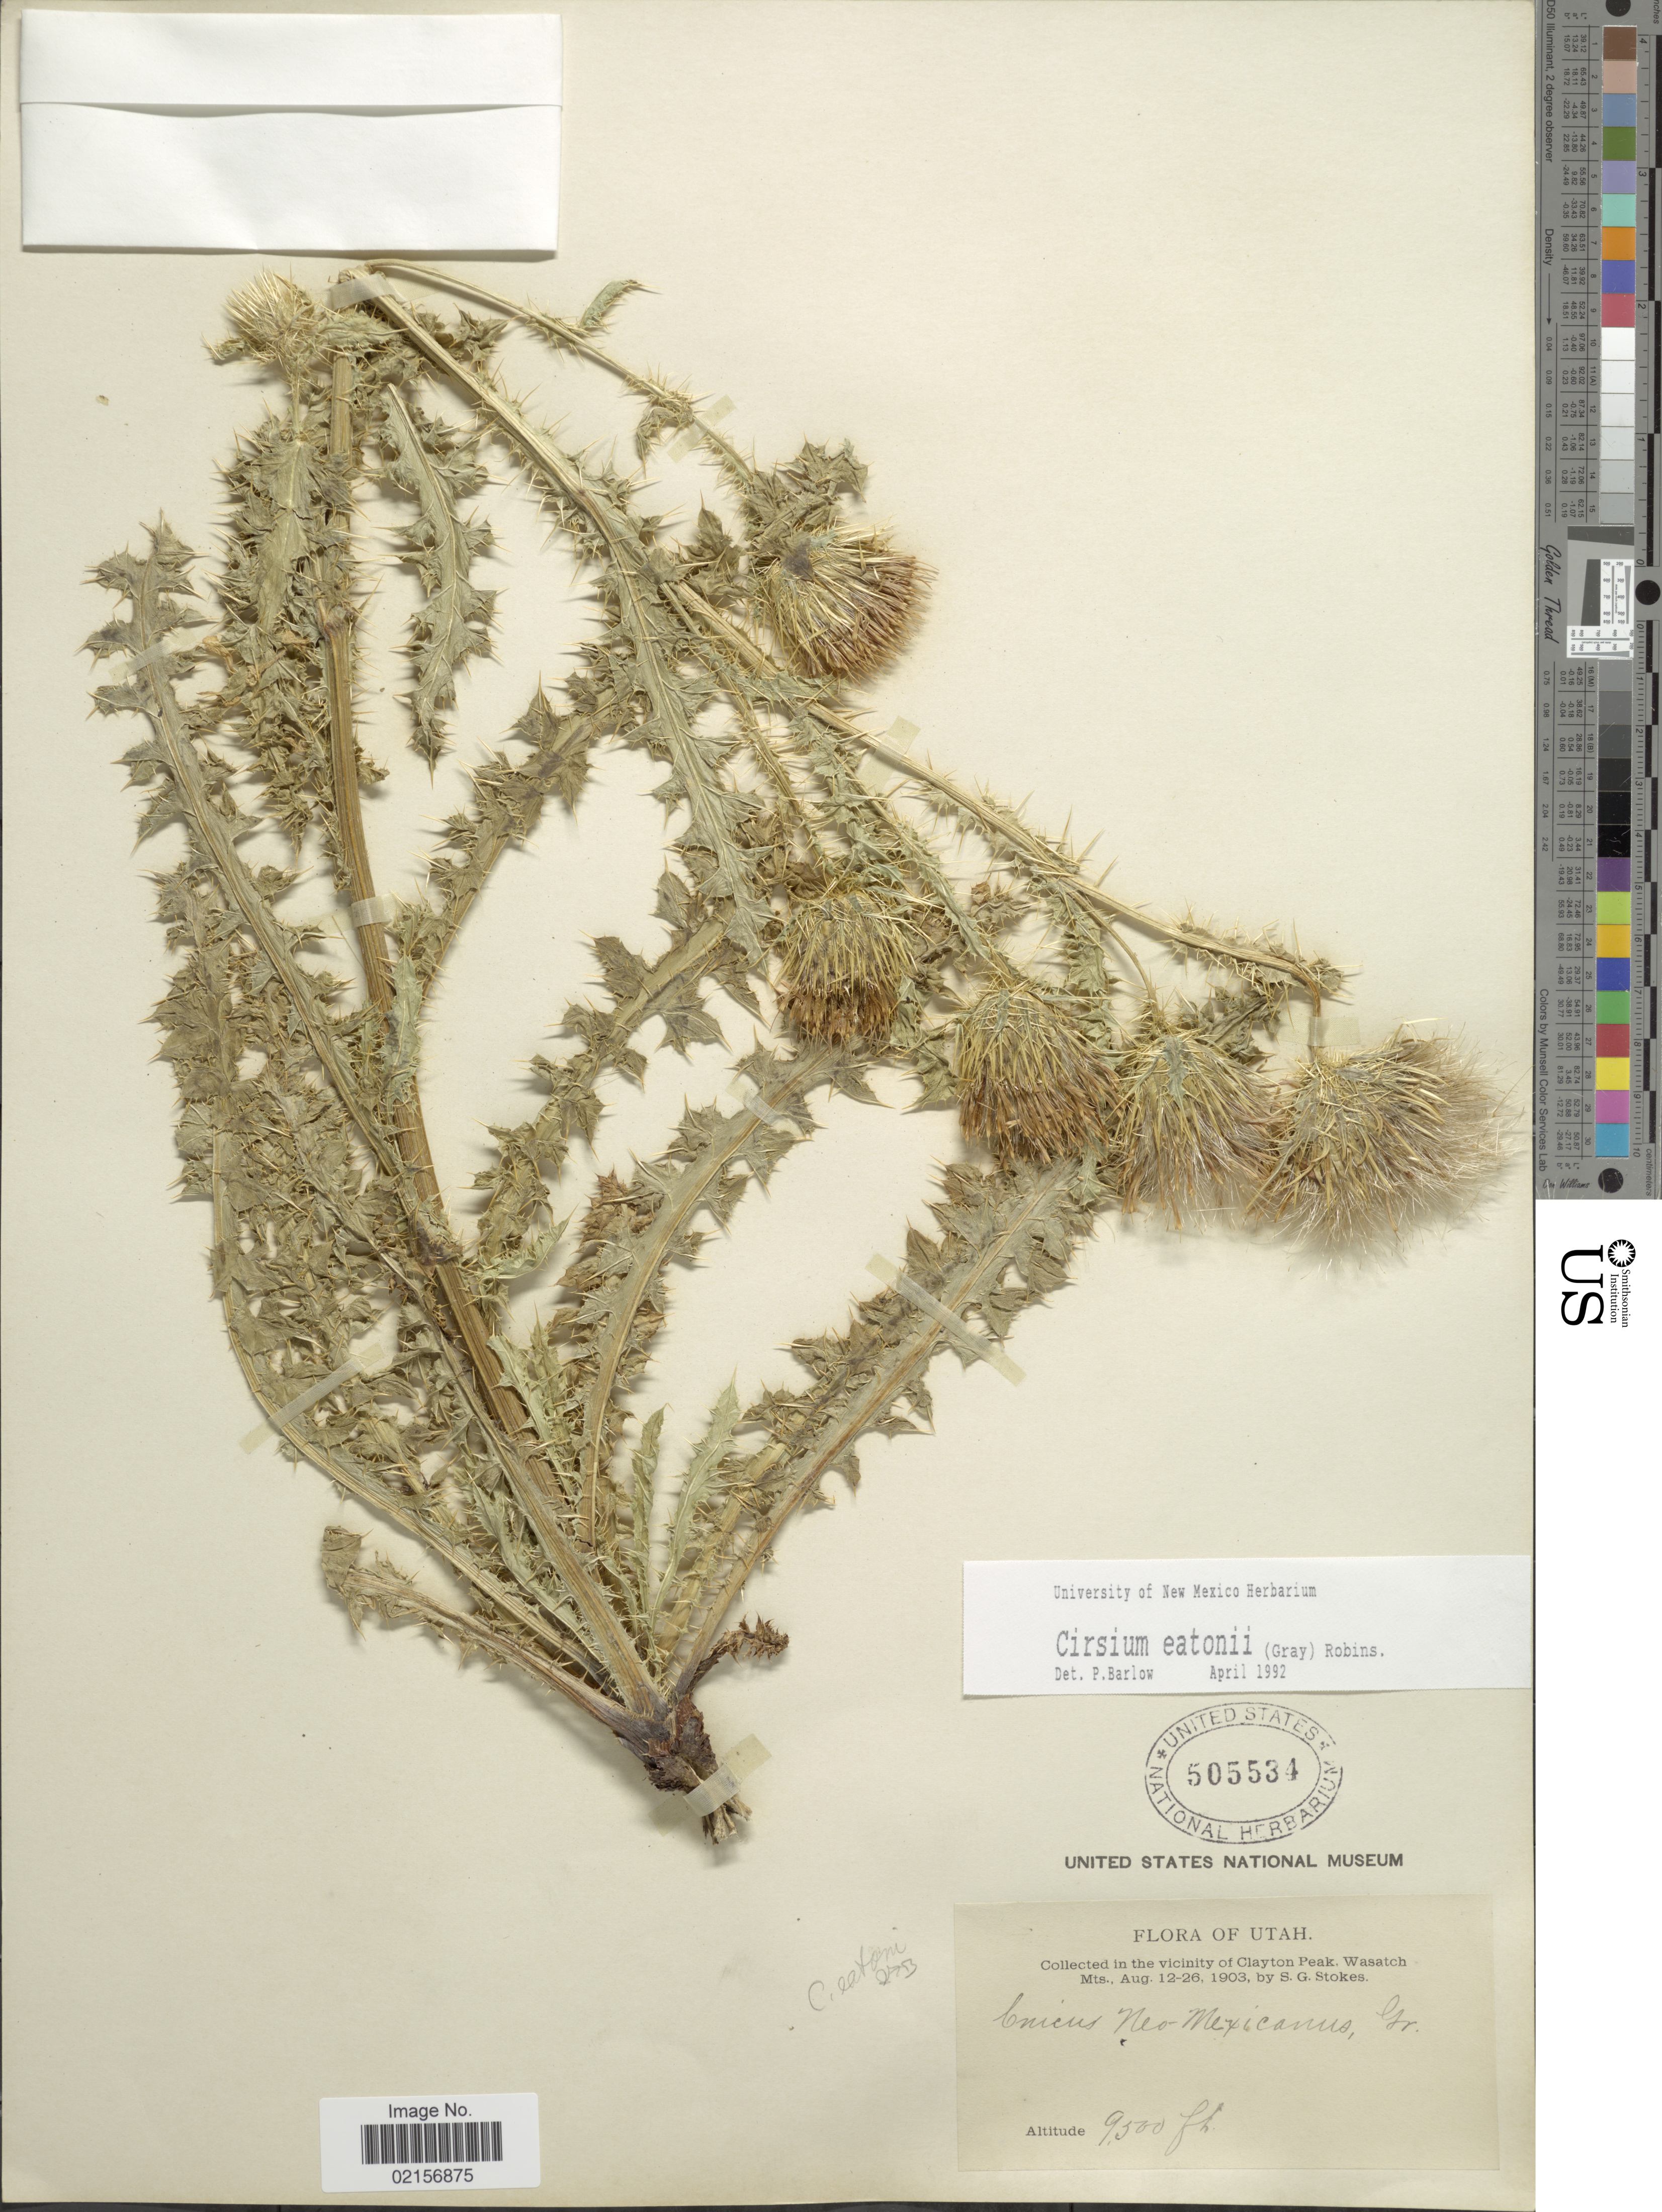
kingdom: Plantae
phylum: Tracheophyta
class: Magnoliopsida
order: Asterales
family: Asteraceae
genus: Cirsium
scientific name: Cirsium eatonii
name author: (A. Gray) B.L. Rob.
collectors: S. G. Stokes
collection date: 1903-08-12/1903-08-26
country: United States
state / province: Utah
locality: Vicinity of Clayton Peak, Wasatch Mts.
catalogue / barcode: US 505534